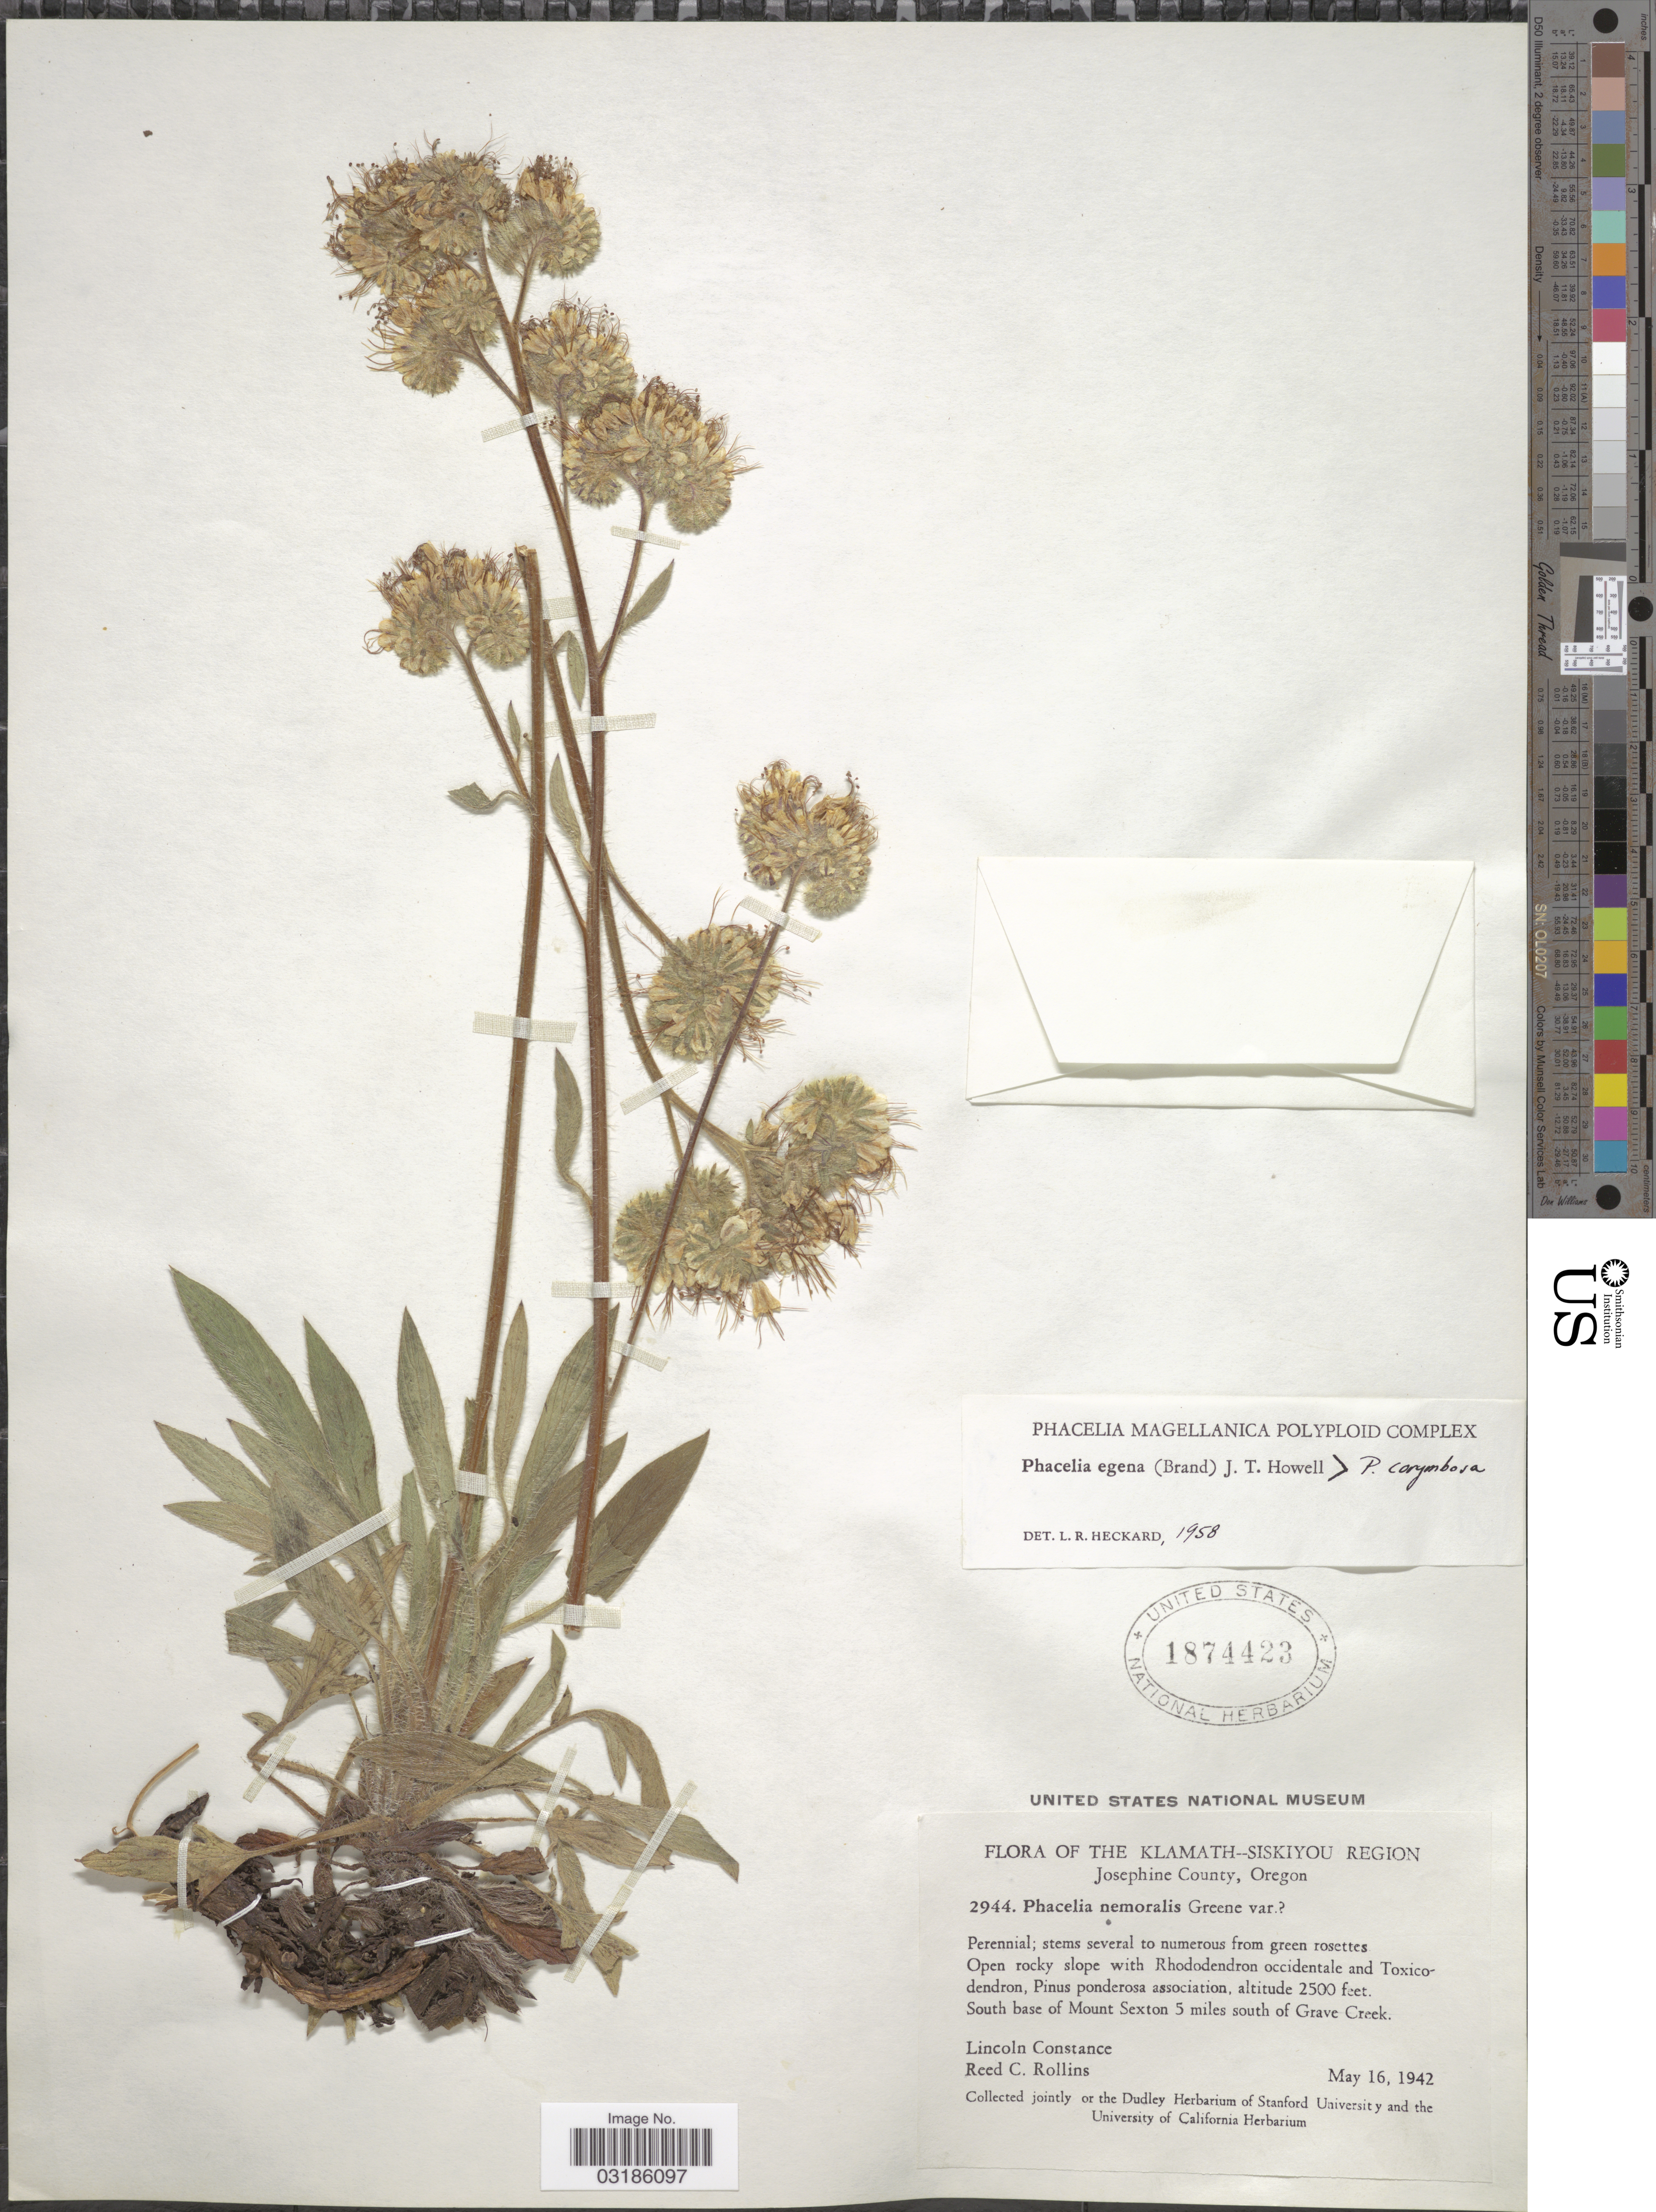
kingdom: Plantae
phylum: Tracheophyta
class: Magnoliopsida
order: Boraginales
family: Hydrophyllaceae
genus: Phacelia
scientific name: Phacelia egena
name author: (Brand) Howell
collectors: L. Constance & R. C. Rollins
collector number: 2944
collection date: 1942-05-16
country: United States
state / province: Oregon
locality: Klamath-Siskiyou Region. Josephine County. South base of Mount Sexton 5 miles south of Grave Creek.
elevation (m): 762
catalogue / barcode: US 1874423